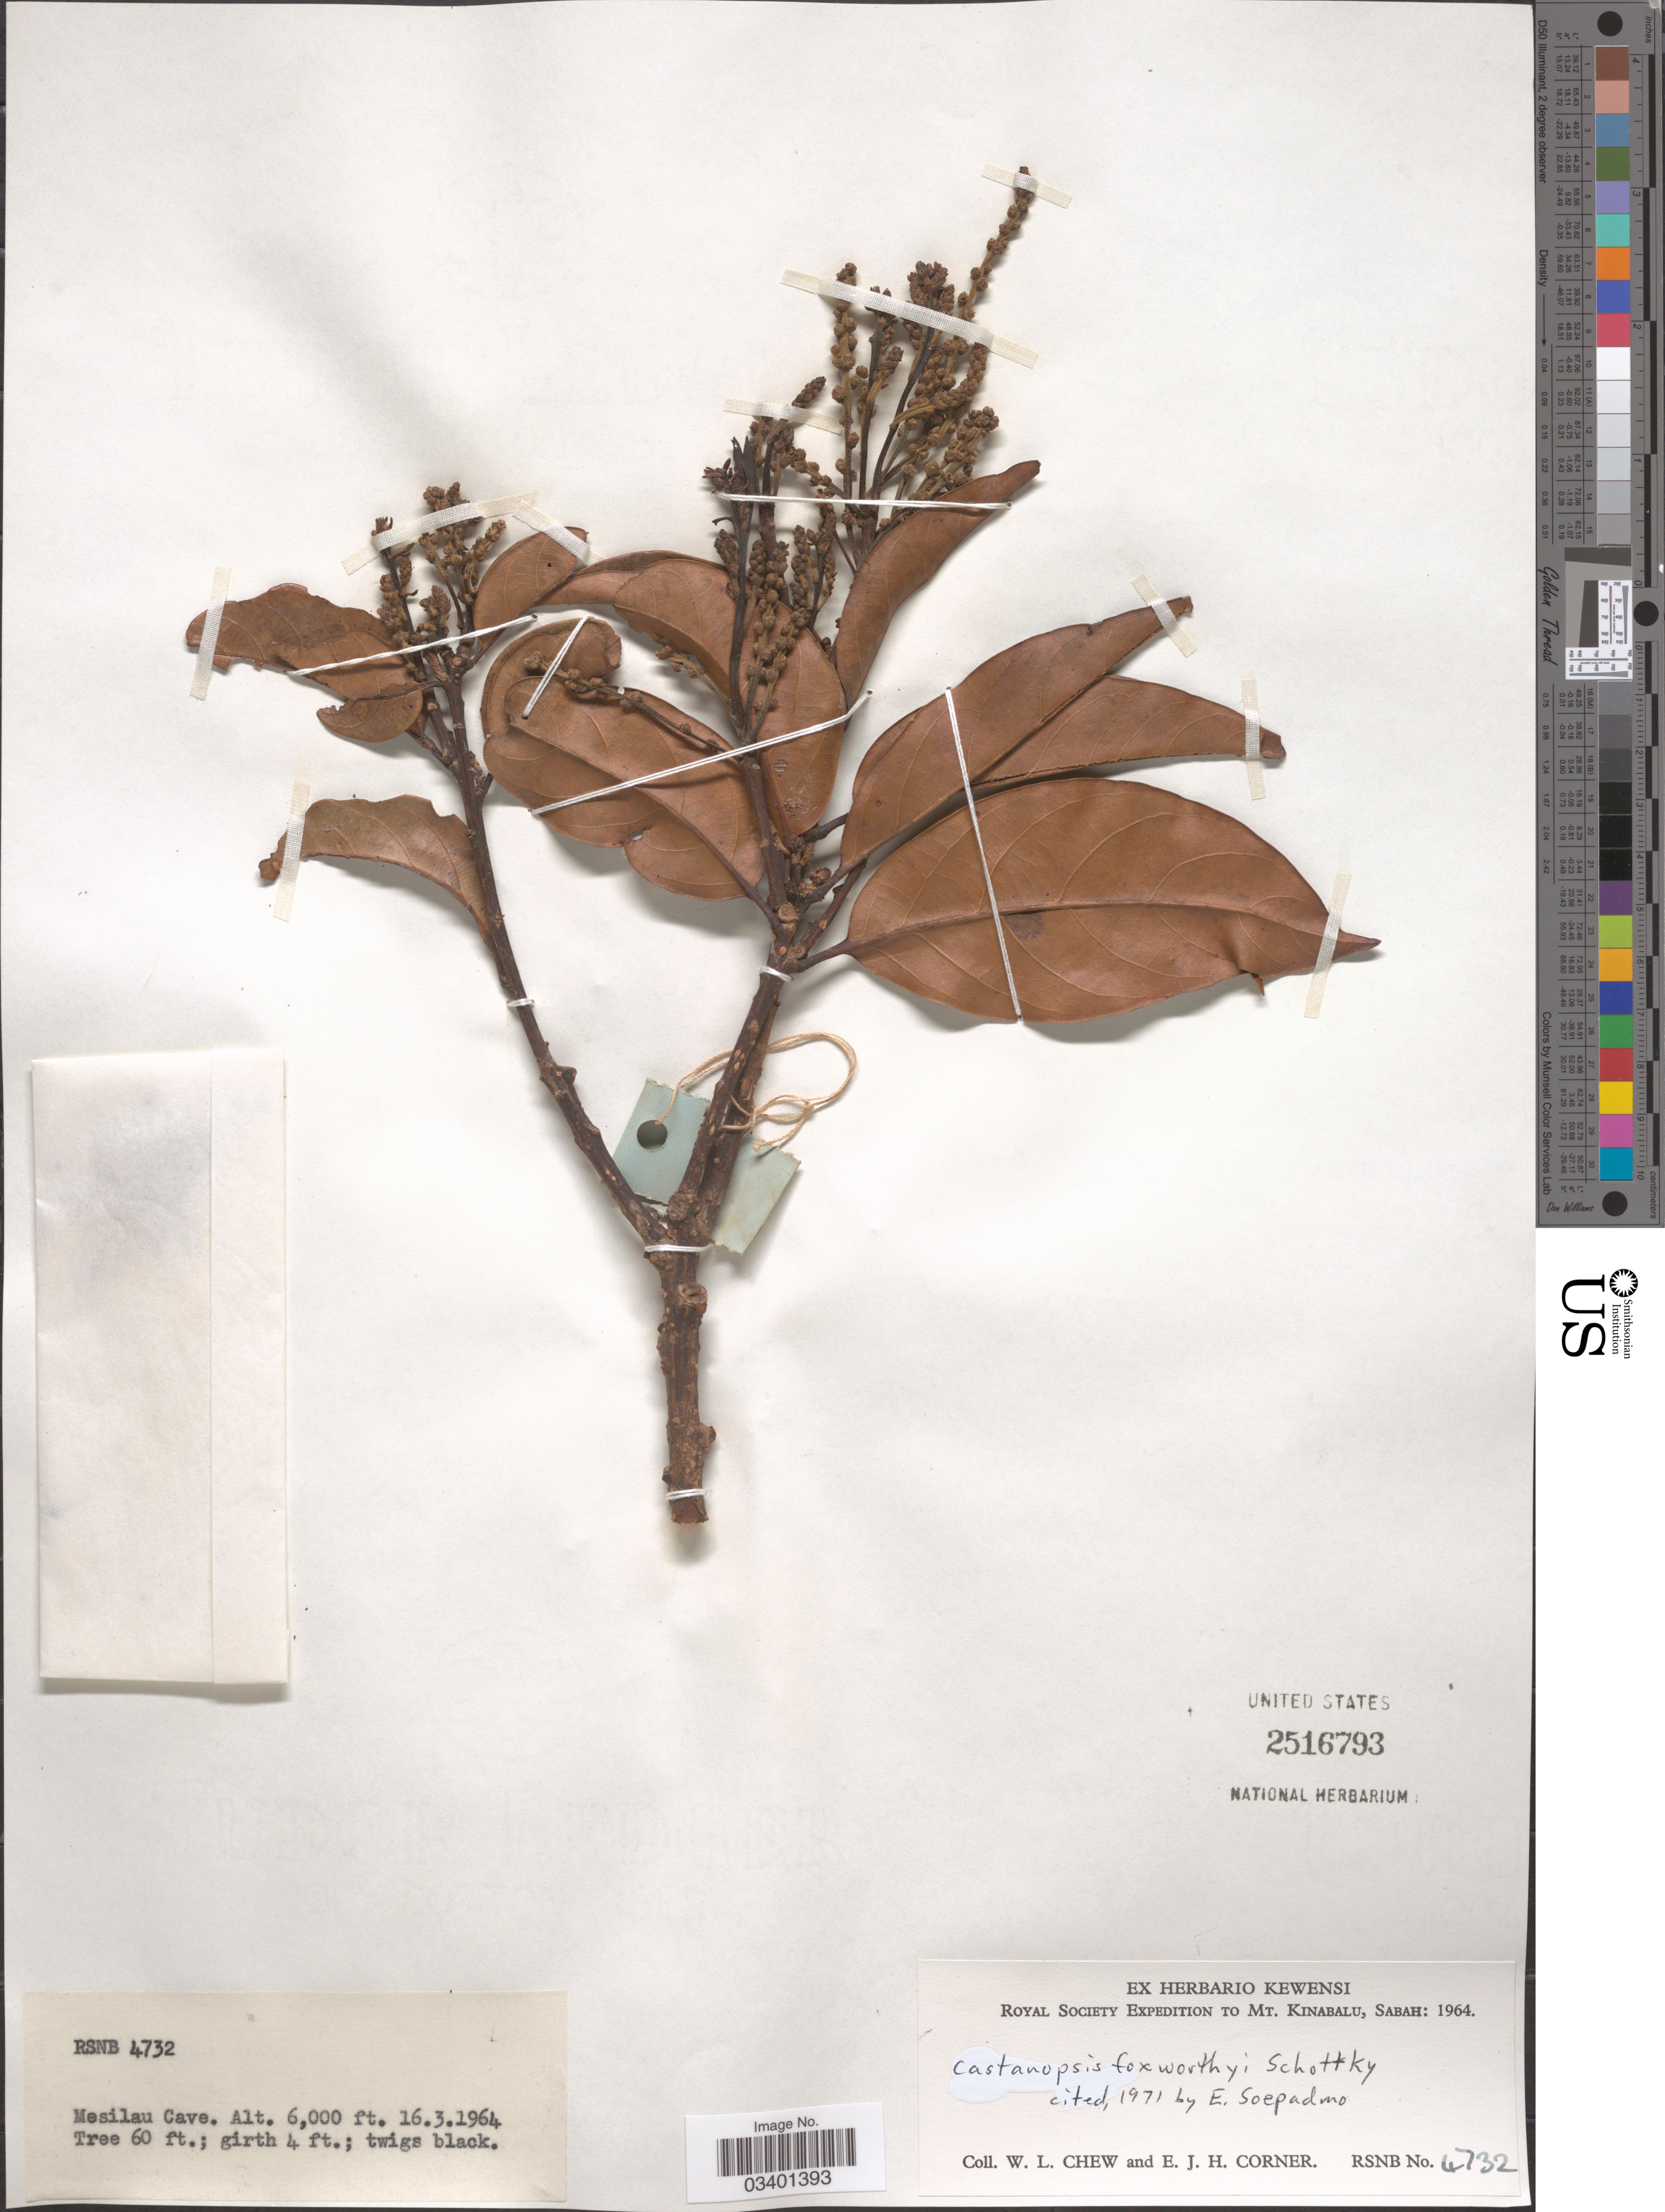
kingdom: Plantae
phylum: Tracheophyta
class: Magnoliopsida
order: Fagales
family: Fagaceae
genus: Castanopsis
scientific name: Castanopsis foxworthyi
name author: Schottky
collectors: W. Chew & E. Corner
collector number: RSNB4732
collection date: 1964-03-16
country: Malaysia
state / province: Sabah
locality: Mt. Kinabalu. Mesilau Cave.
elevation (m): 1829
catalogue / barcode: US 2516793